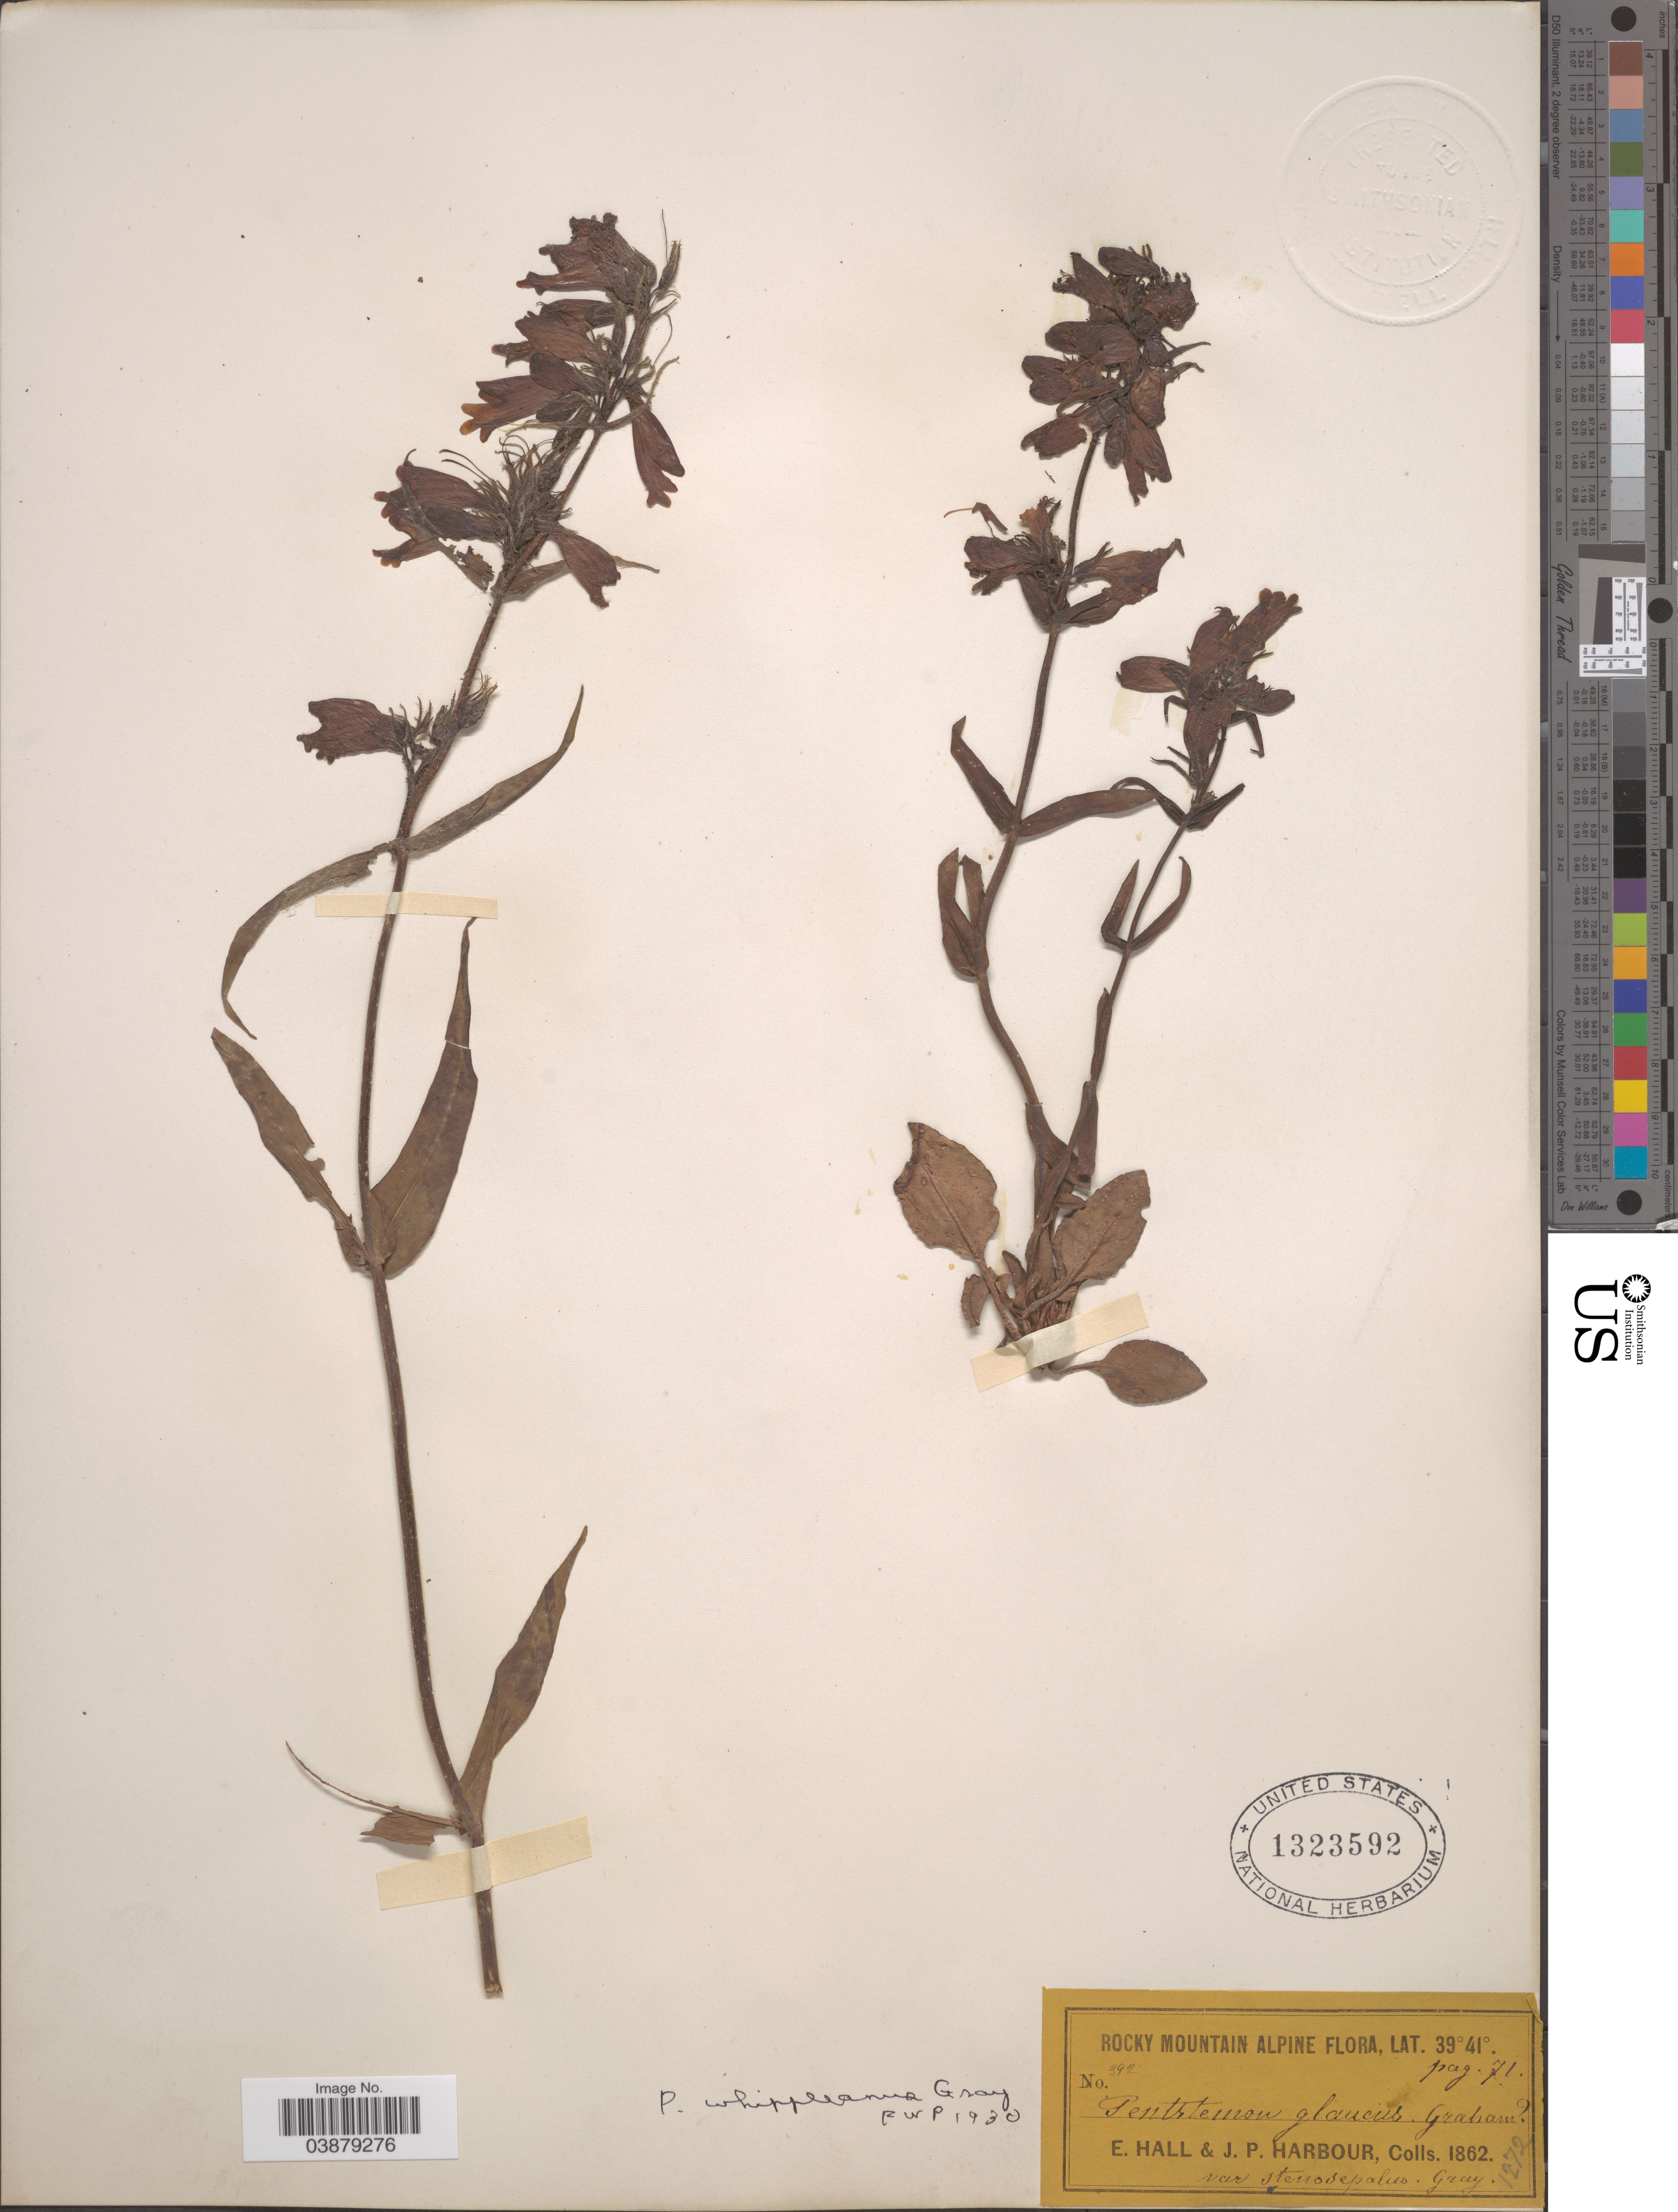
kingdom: Plantae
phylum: Tracheophyta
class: Magnoliopsida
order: Lamiales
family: Plantaginaceae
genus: Penstemon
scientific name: Penstemon whippleanus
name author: A. Gray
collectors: E. Hall & J. Harbour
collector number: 392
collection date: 1862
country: United States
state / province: Colorado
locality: Rocky Mountain.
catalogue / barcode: US 1323592